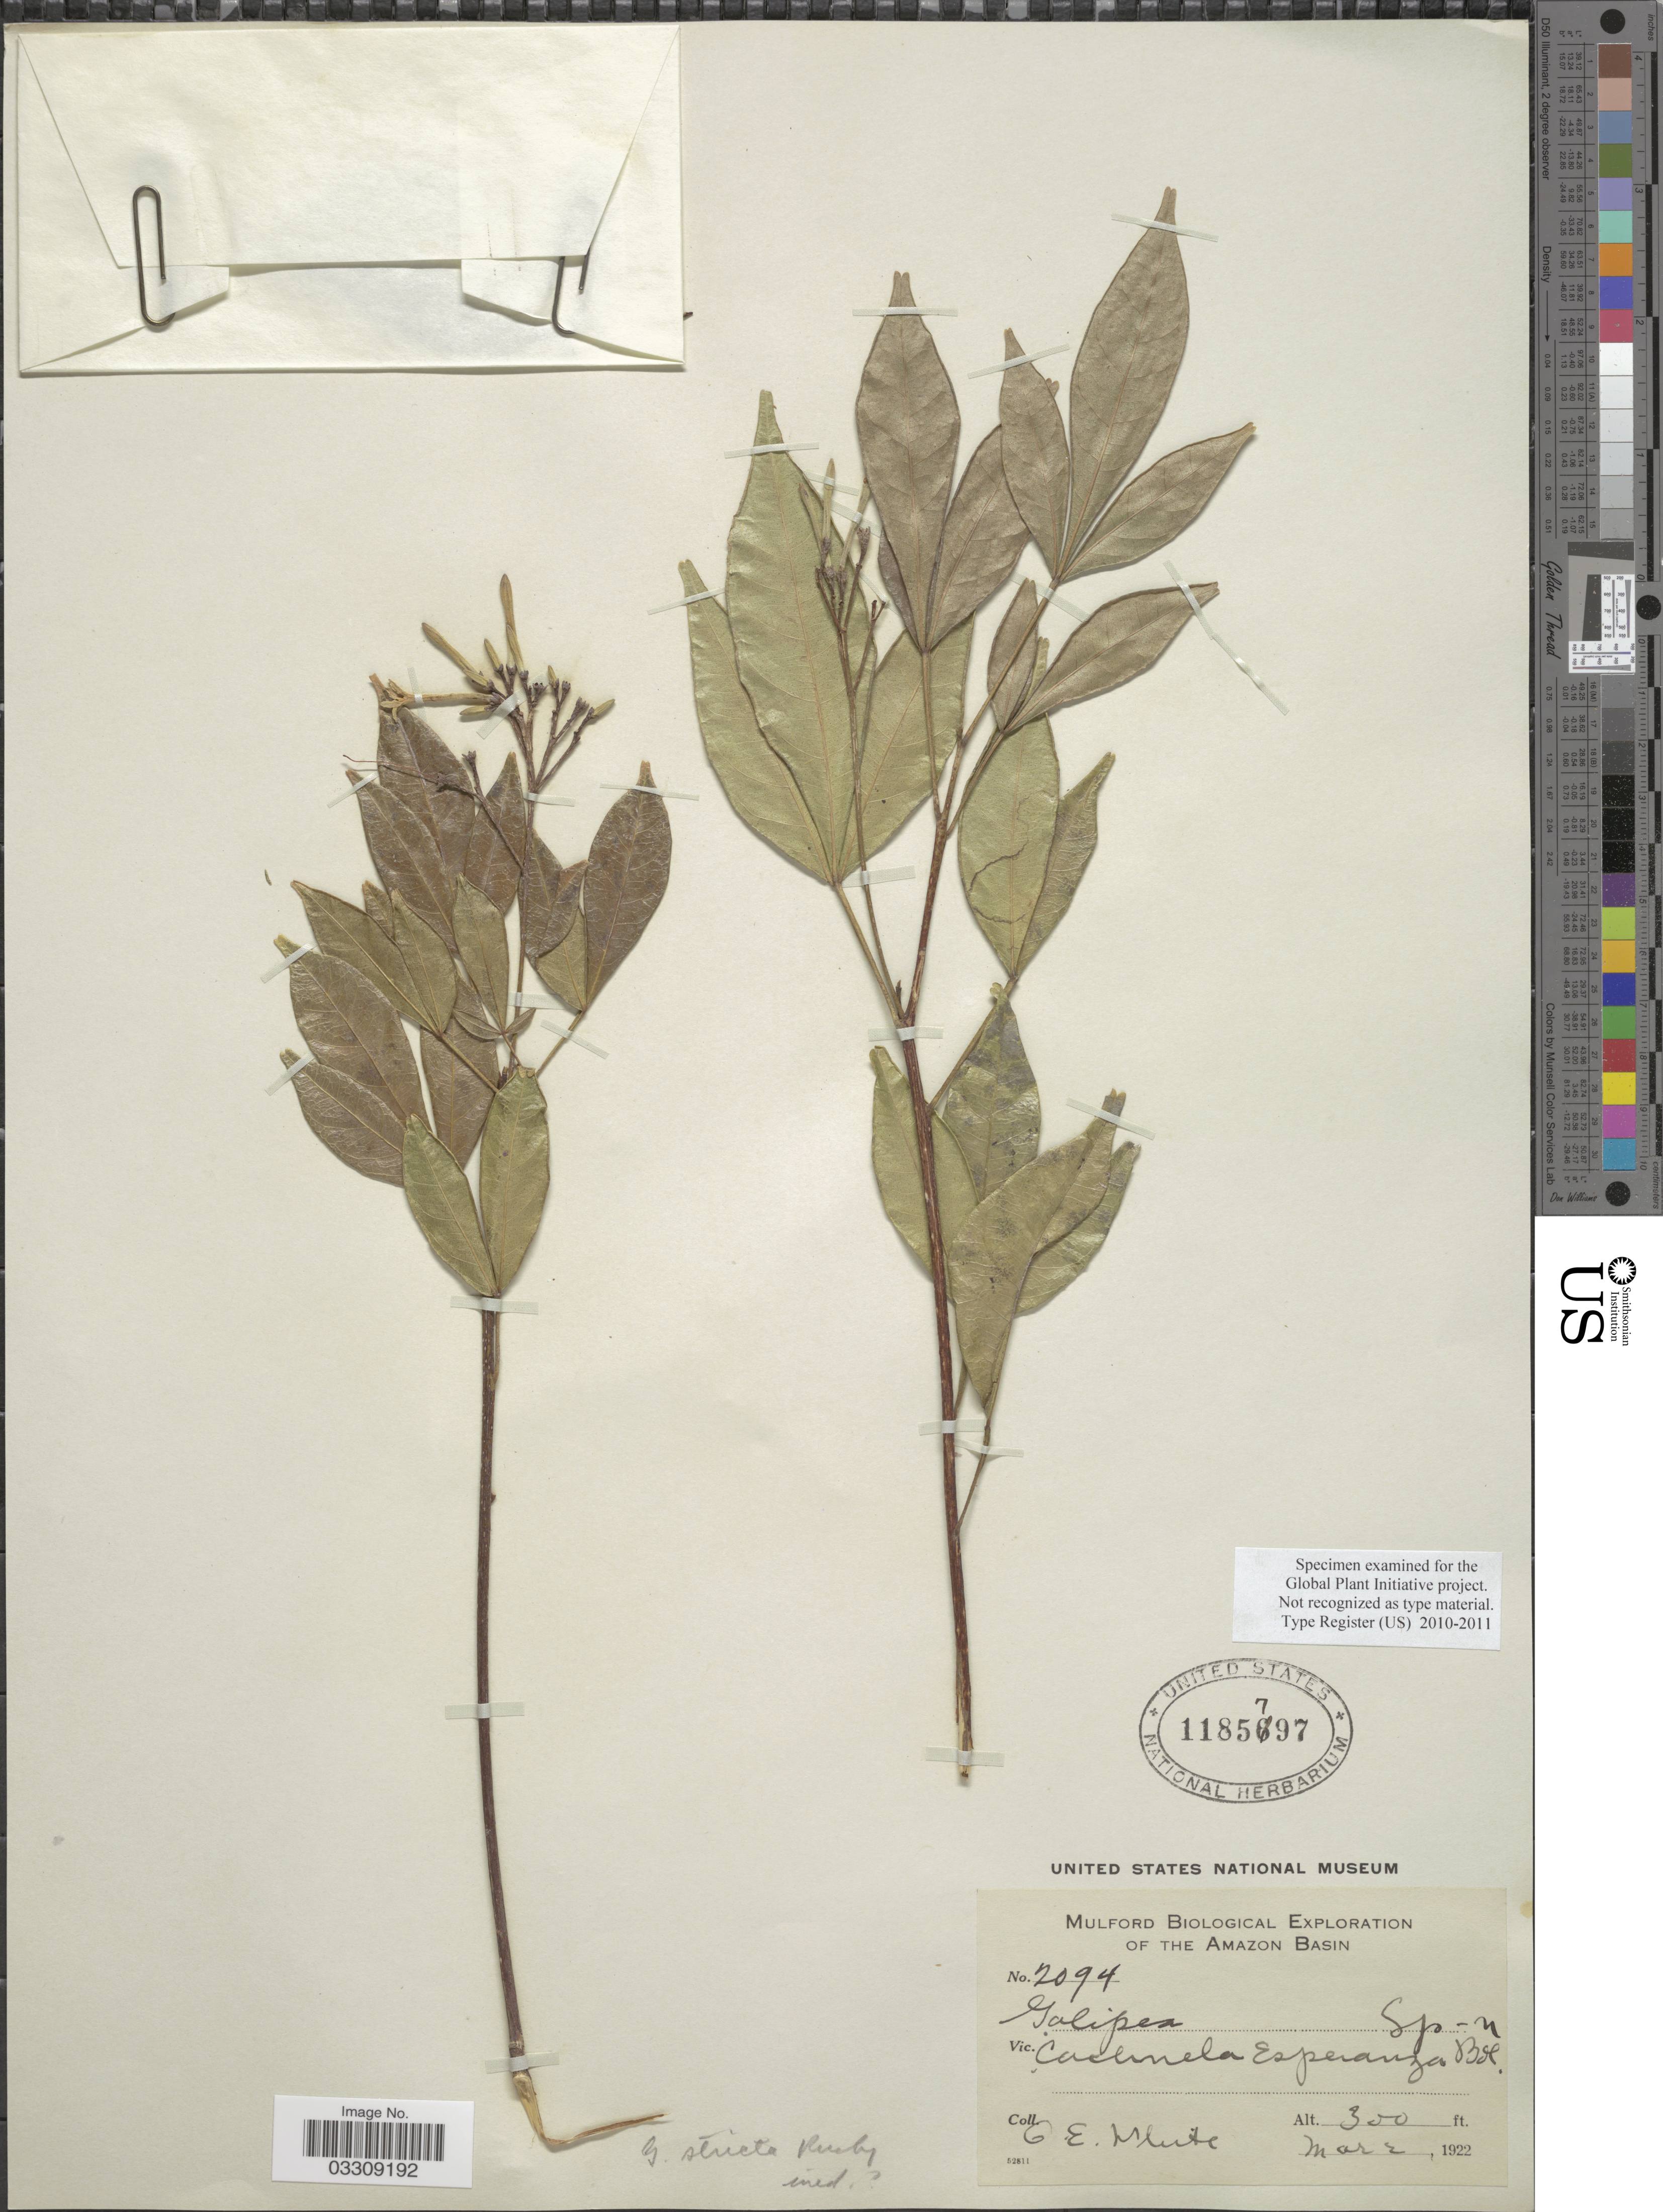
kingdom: Plantae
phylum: Tracheophyta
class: Magnoliopsida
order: Sapindales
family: Rutaceae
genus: Galipea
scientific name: Galipea stricta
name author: Rusby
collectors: O. E. White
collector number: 2094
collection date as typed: Mar. 2, 1922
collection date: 1922-03-02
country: Bolivia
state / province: Beni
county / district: Vaca Diez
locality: Cachuela Esperanza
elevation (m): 91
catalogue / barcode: US 1185797